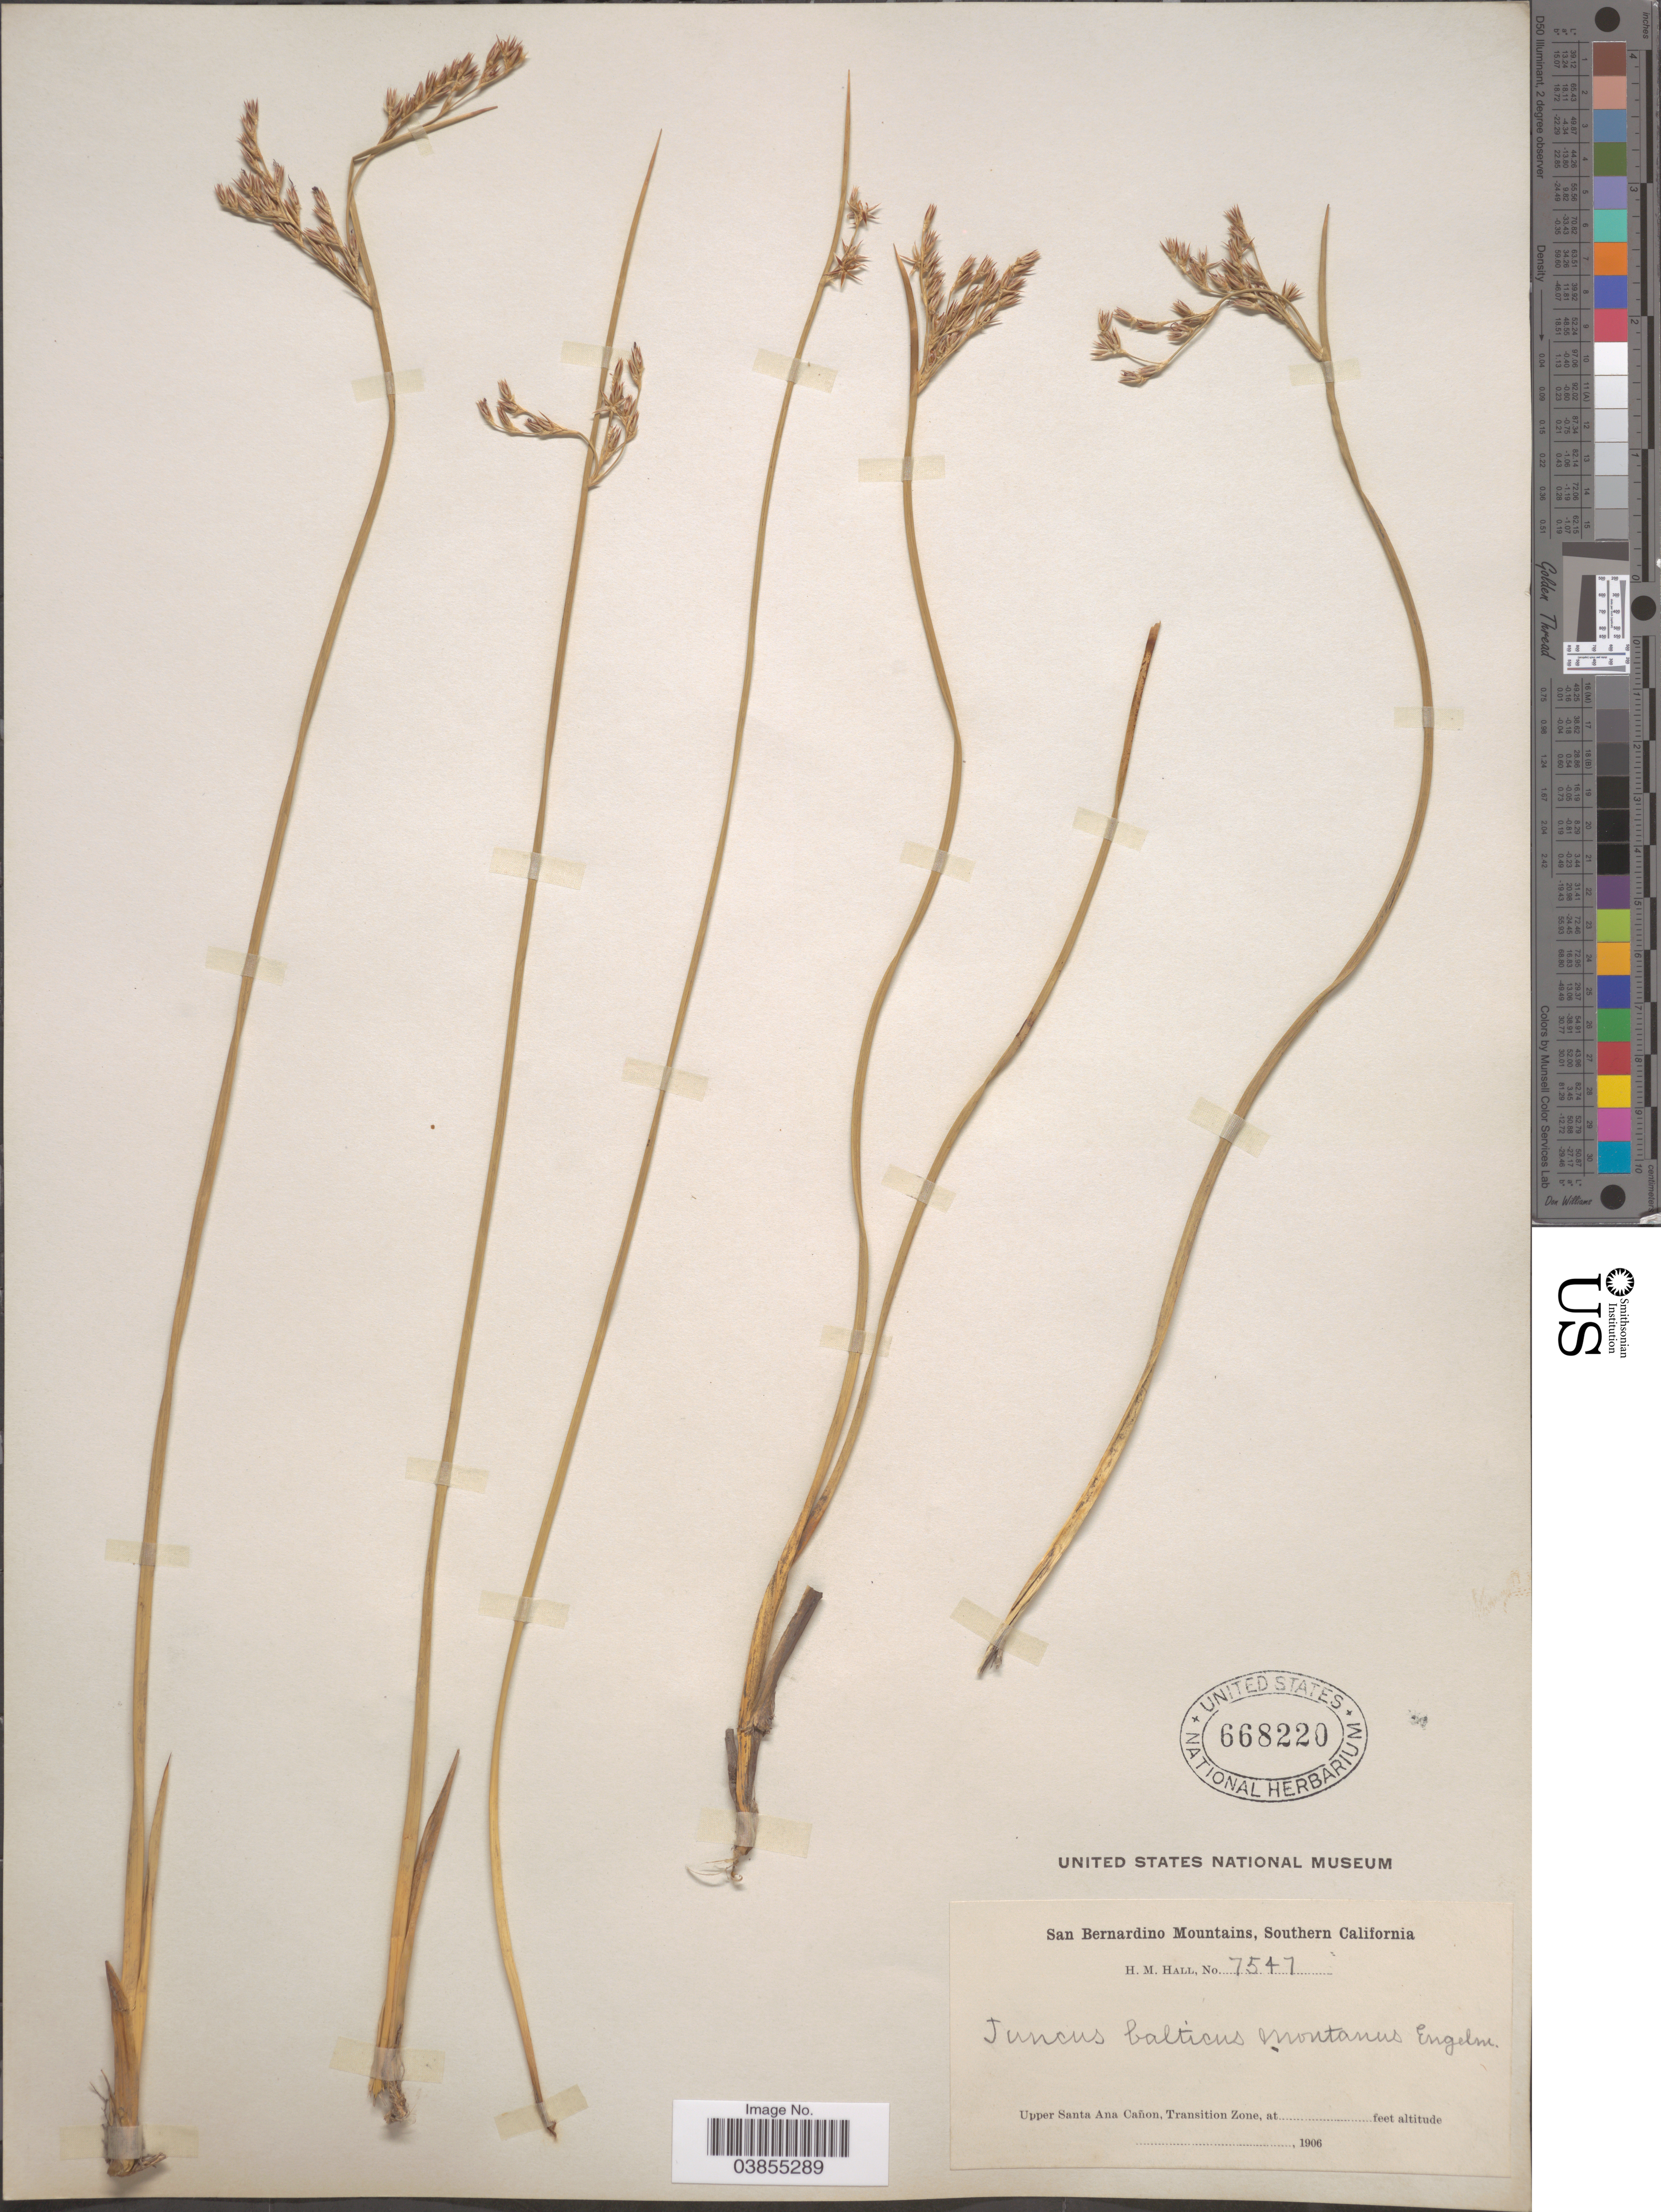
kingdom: Plantae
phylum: Tracheophyta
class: Liliopsida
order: Poales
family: Juncaceae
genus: Juncus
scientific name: Juncus mexicanus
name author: Willd. ex Schult. & Schult. f.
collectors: H. M. Hall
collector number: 7547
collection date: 1906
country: United States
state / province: California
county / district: San Bernardino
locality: San Bernardino Mountains, Southern California. Upper Santa Ana Cañon, Transition Zone.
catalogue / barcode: US 668220